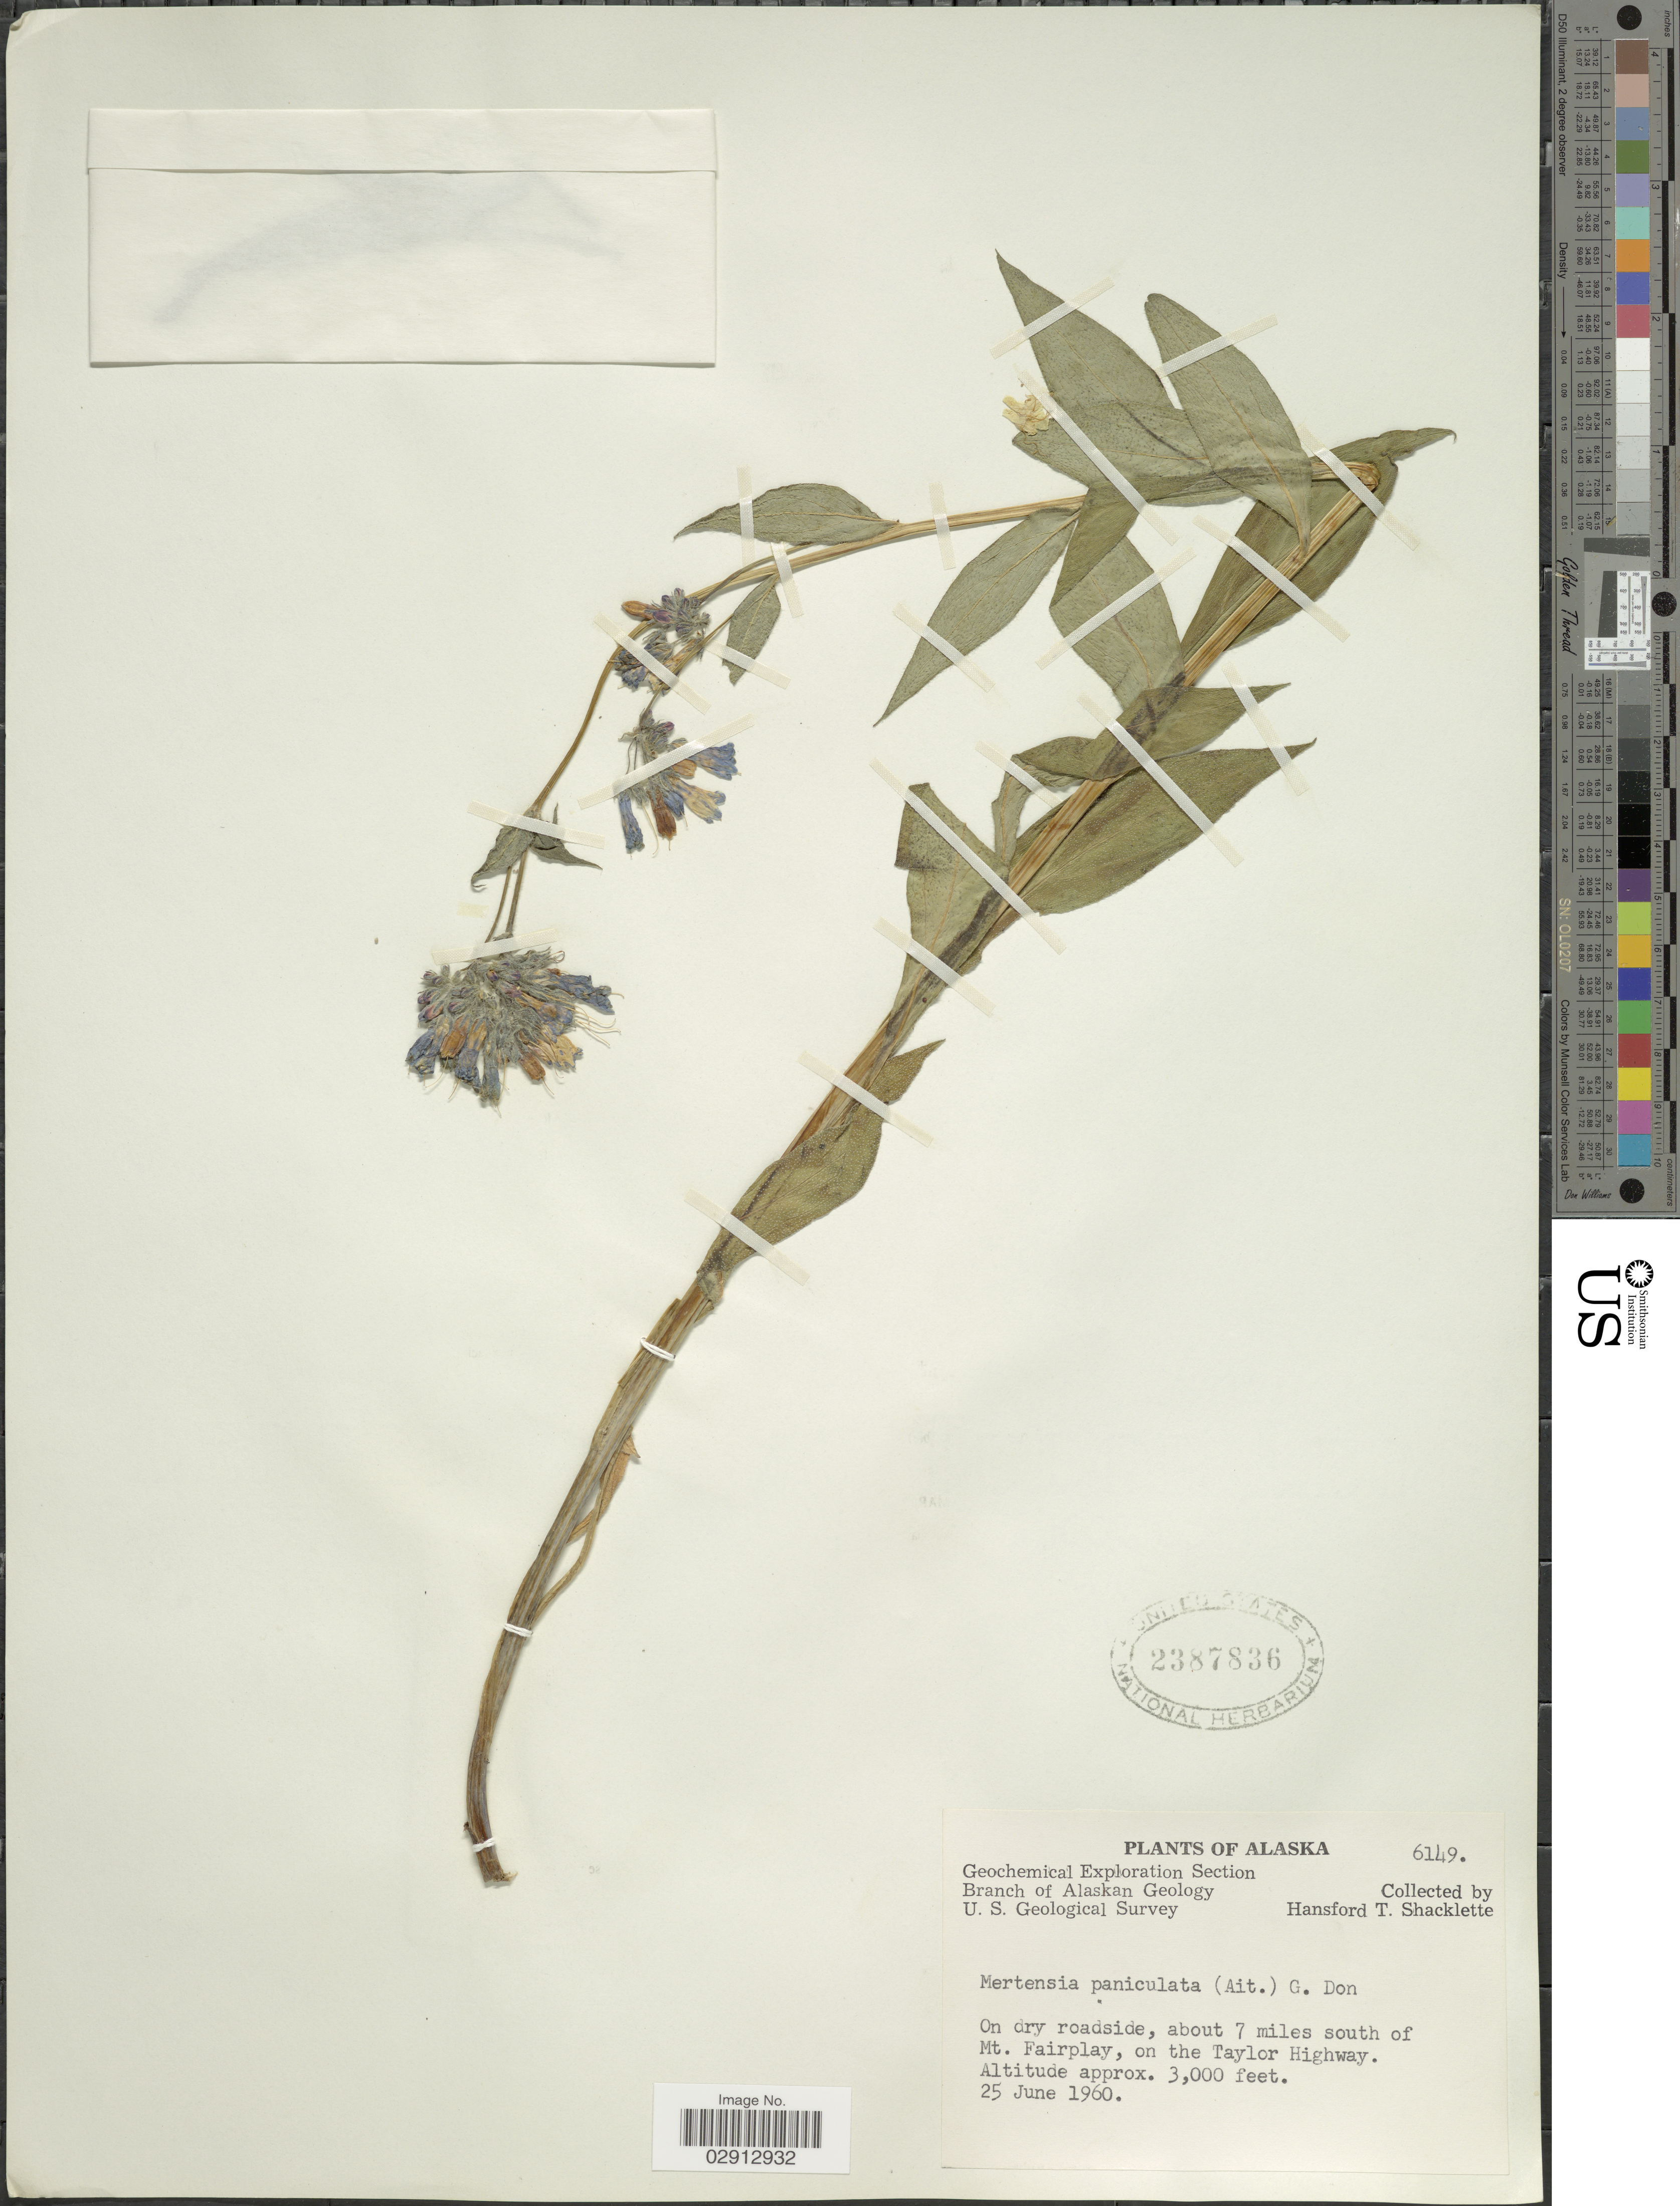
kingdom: Plantae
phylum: Tracheophyta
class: Magnoliopsida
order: Boraginales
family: Boraginaceae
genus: Mertensia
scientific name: Mertensia paniculata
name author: (Aiton) G. Don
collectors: H. Shacklette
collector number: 6149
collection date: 1960-06-25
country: United States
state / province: Alaska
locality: About 7 miles south of Mt. Fairplay, on the Taylor Highway.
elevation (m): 914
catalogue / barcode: US 2387836